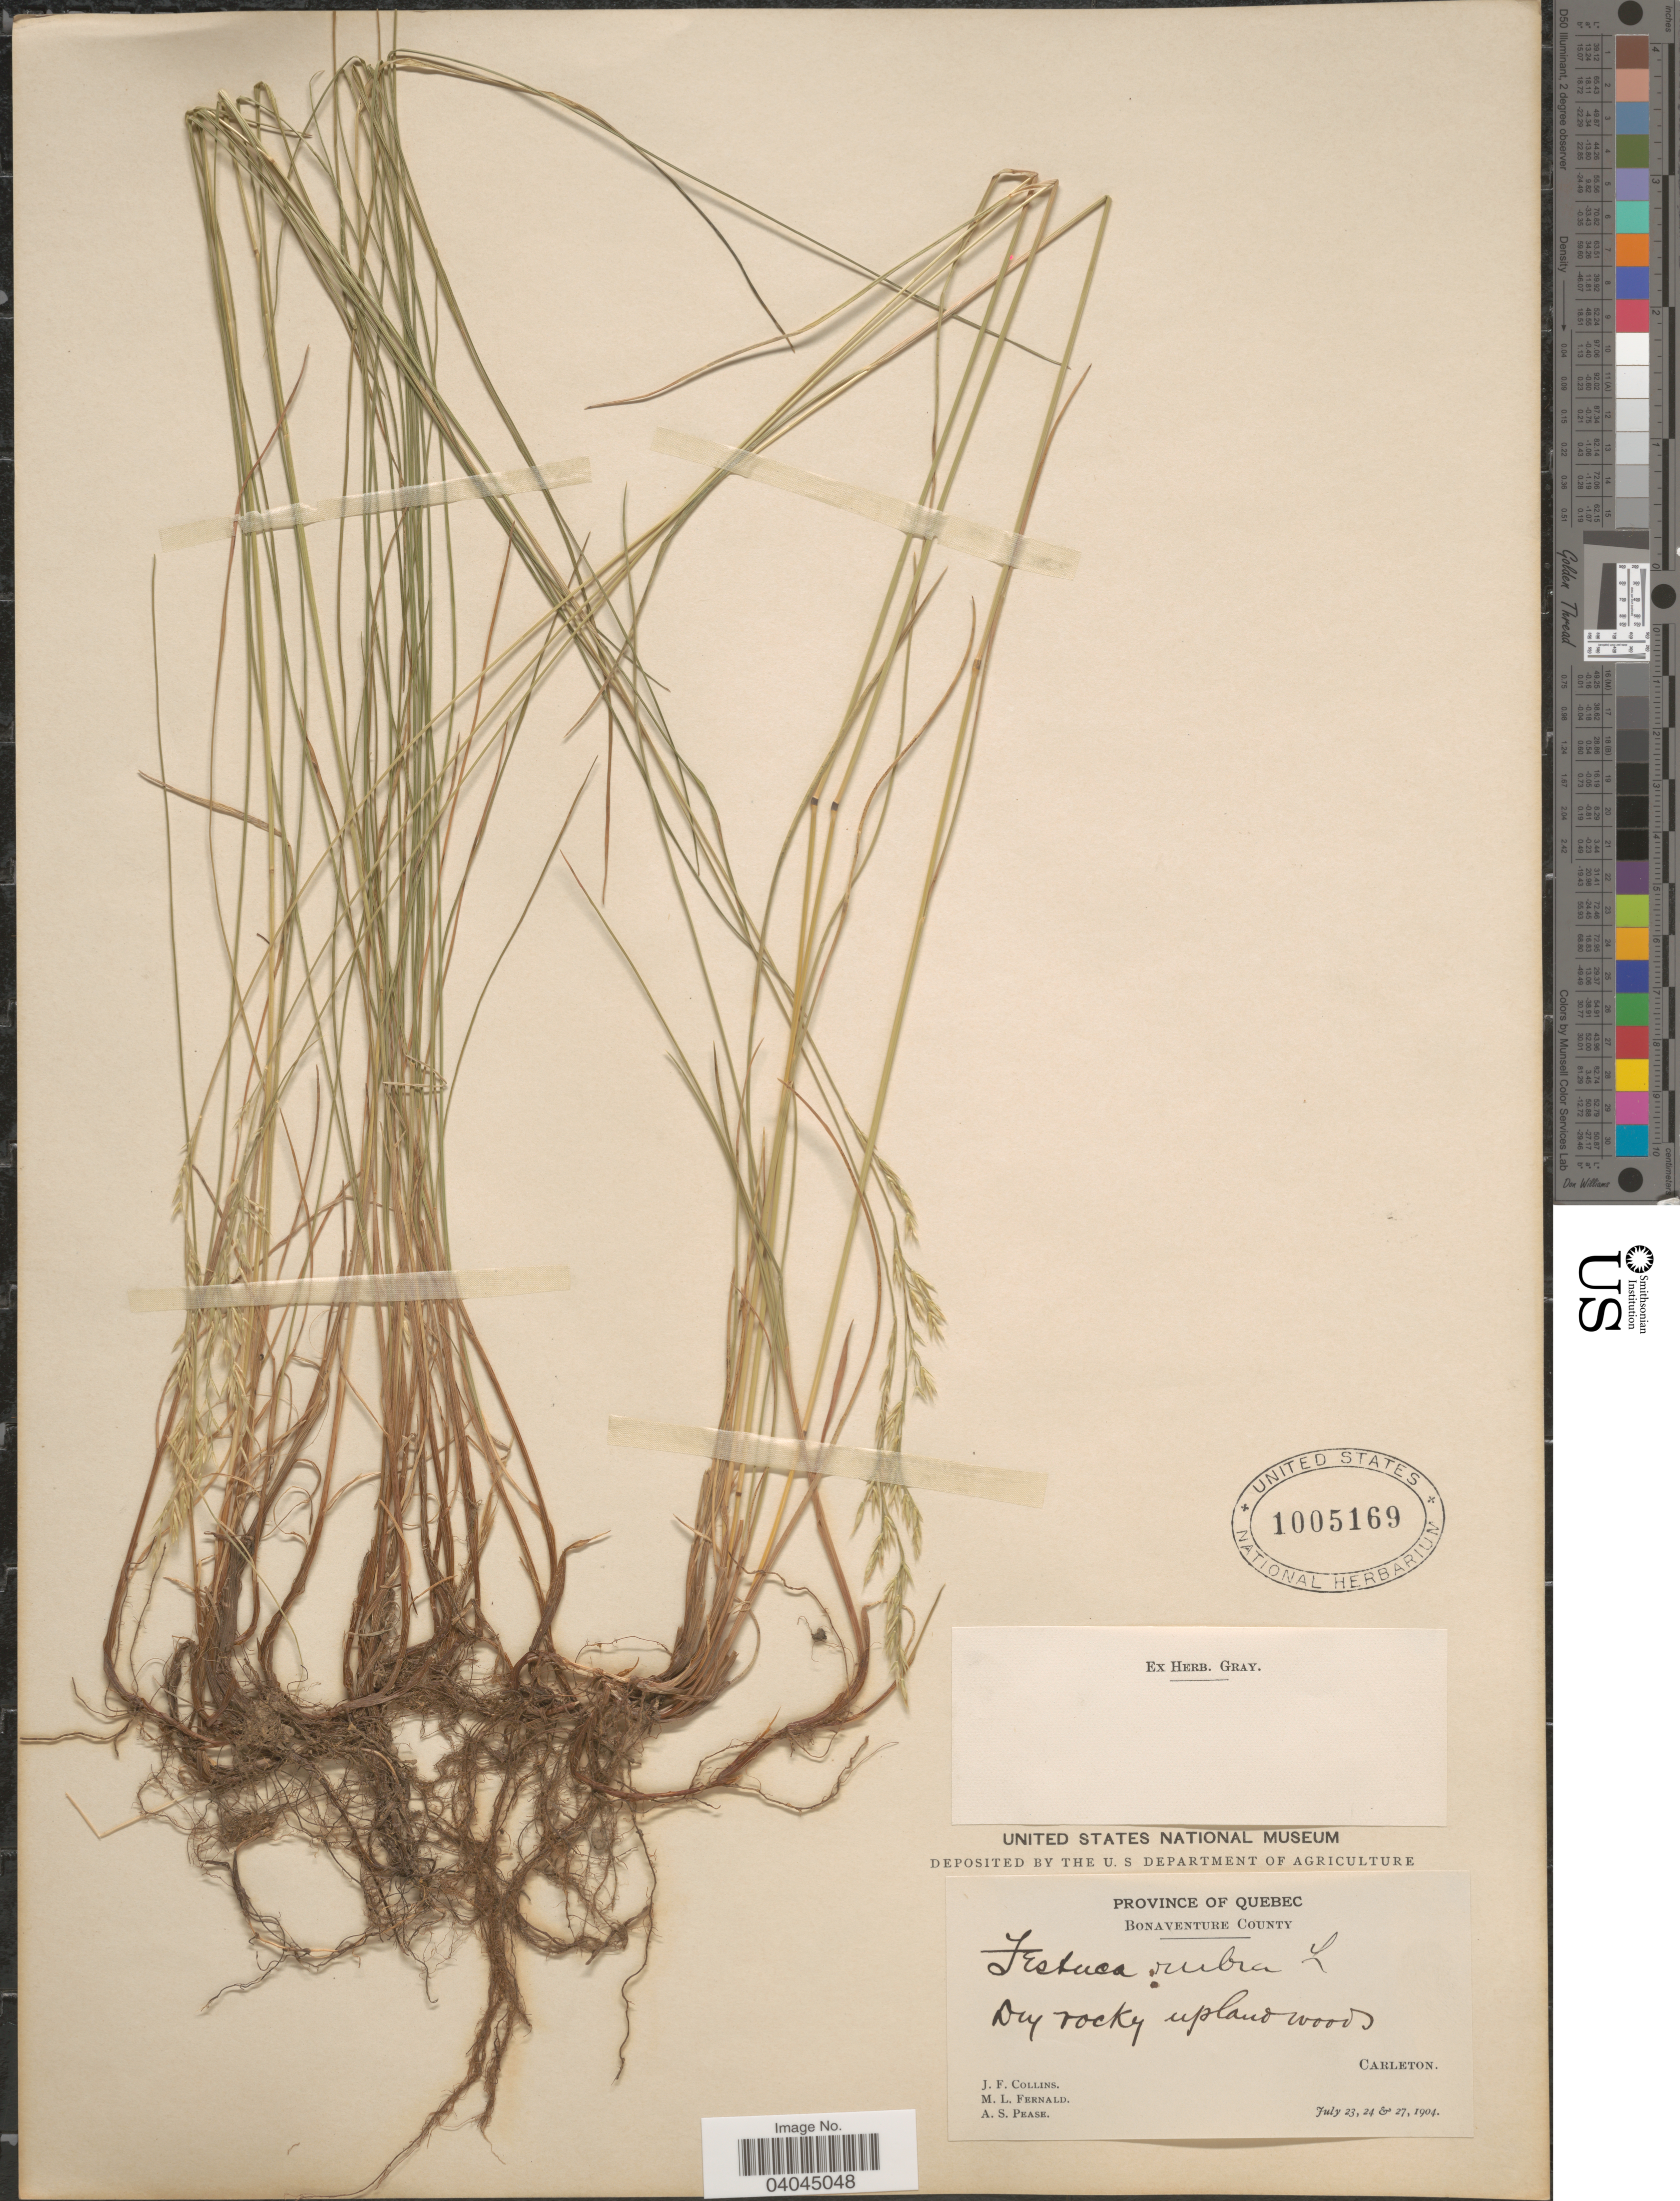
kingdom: Plantae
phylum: Tracheophyta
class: Liliopsida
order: Poales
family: Poaceae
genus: Festuca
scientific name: Festuca rubra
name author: L.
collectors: J. Collins, M. L. Fernald & A. S. Pease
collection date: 1904-07-23/1904-07-27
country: Canada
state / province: Quebec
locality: Bonaventure County. Carleton.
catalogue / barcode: US 1005169